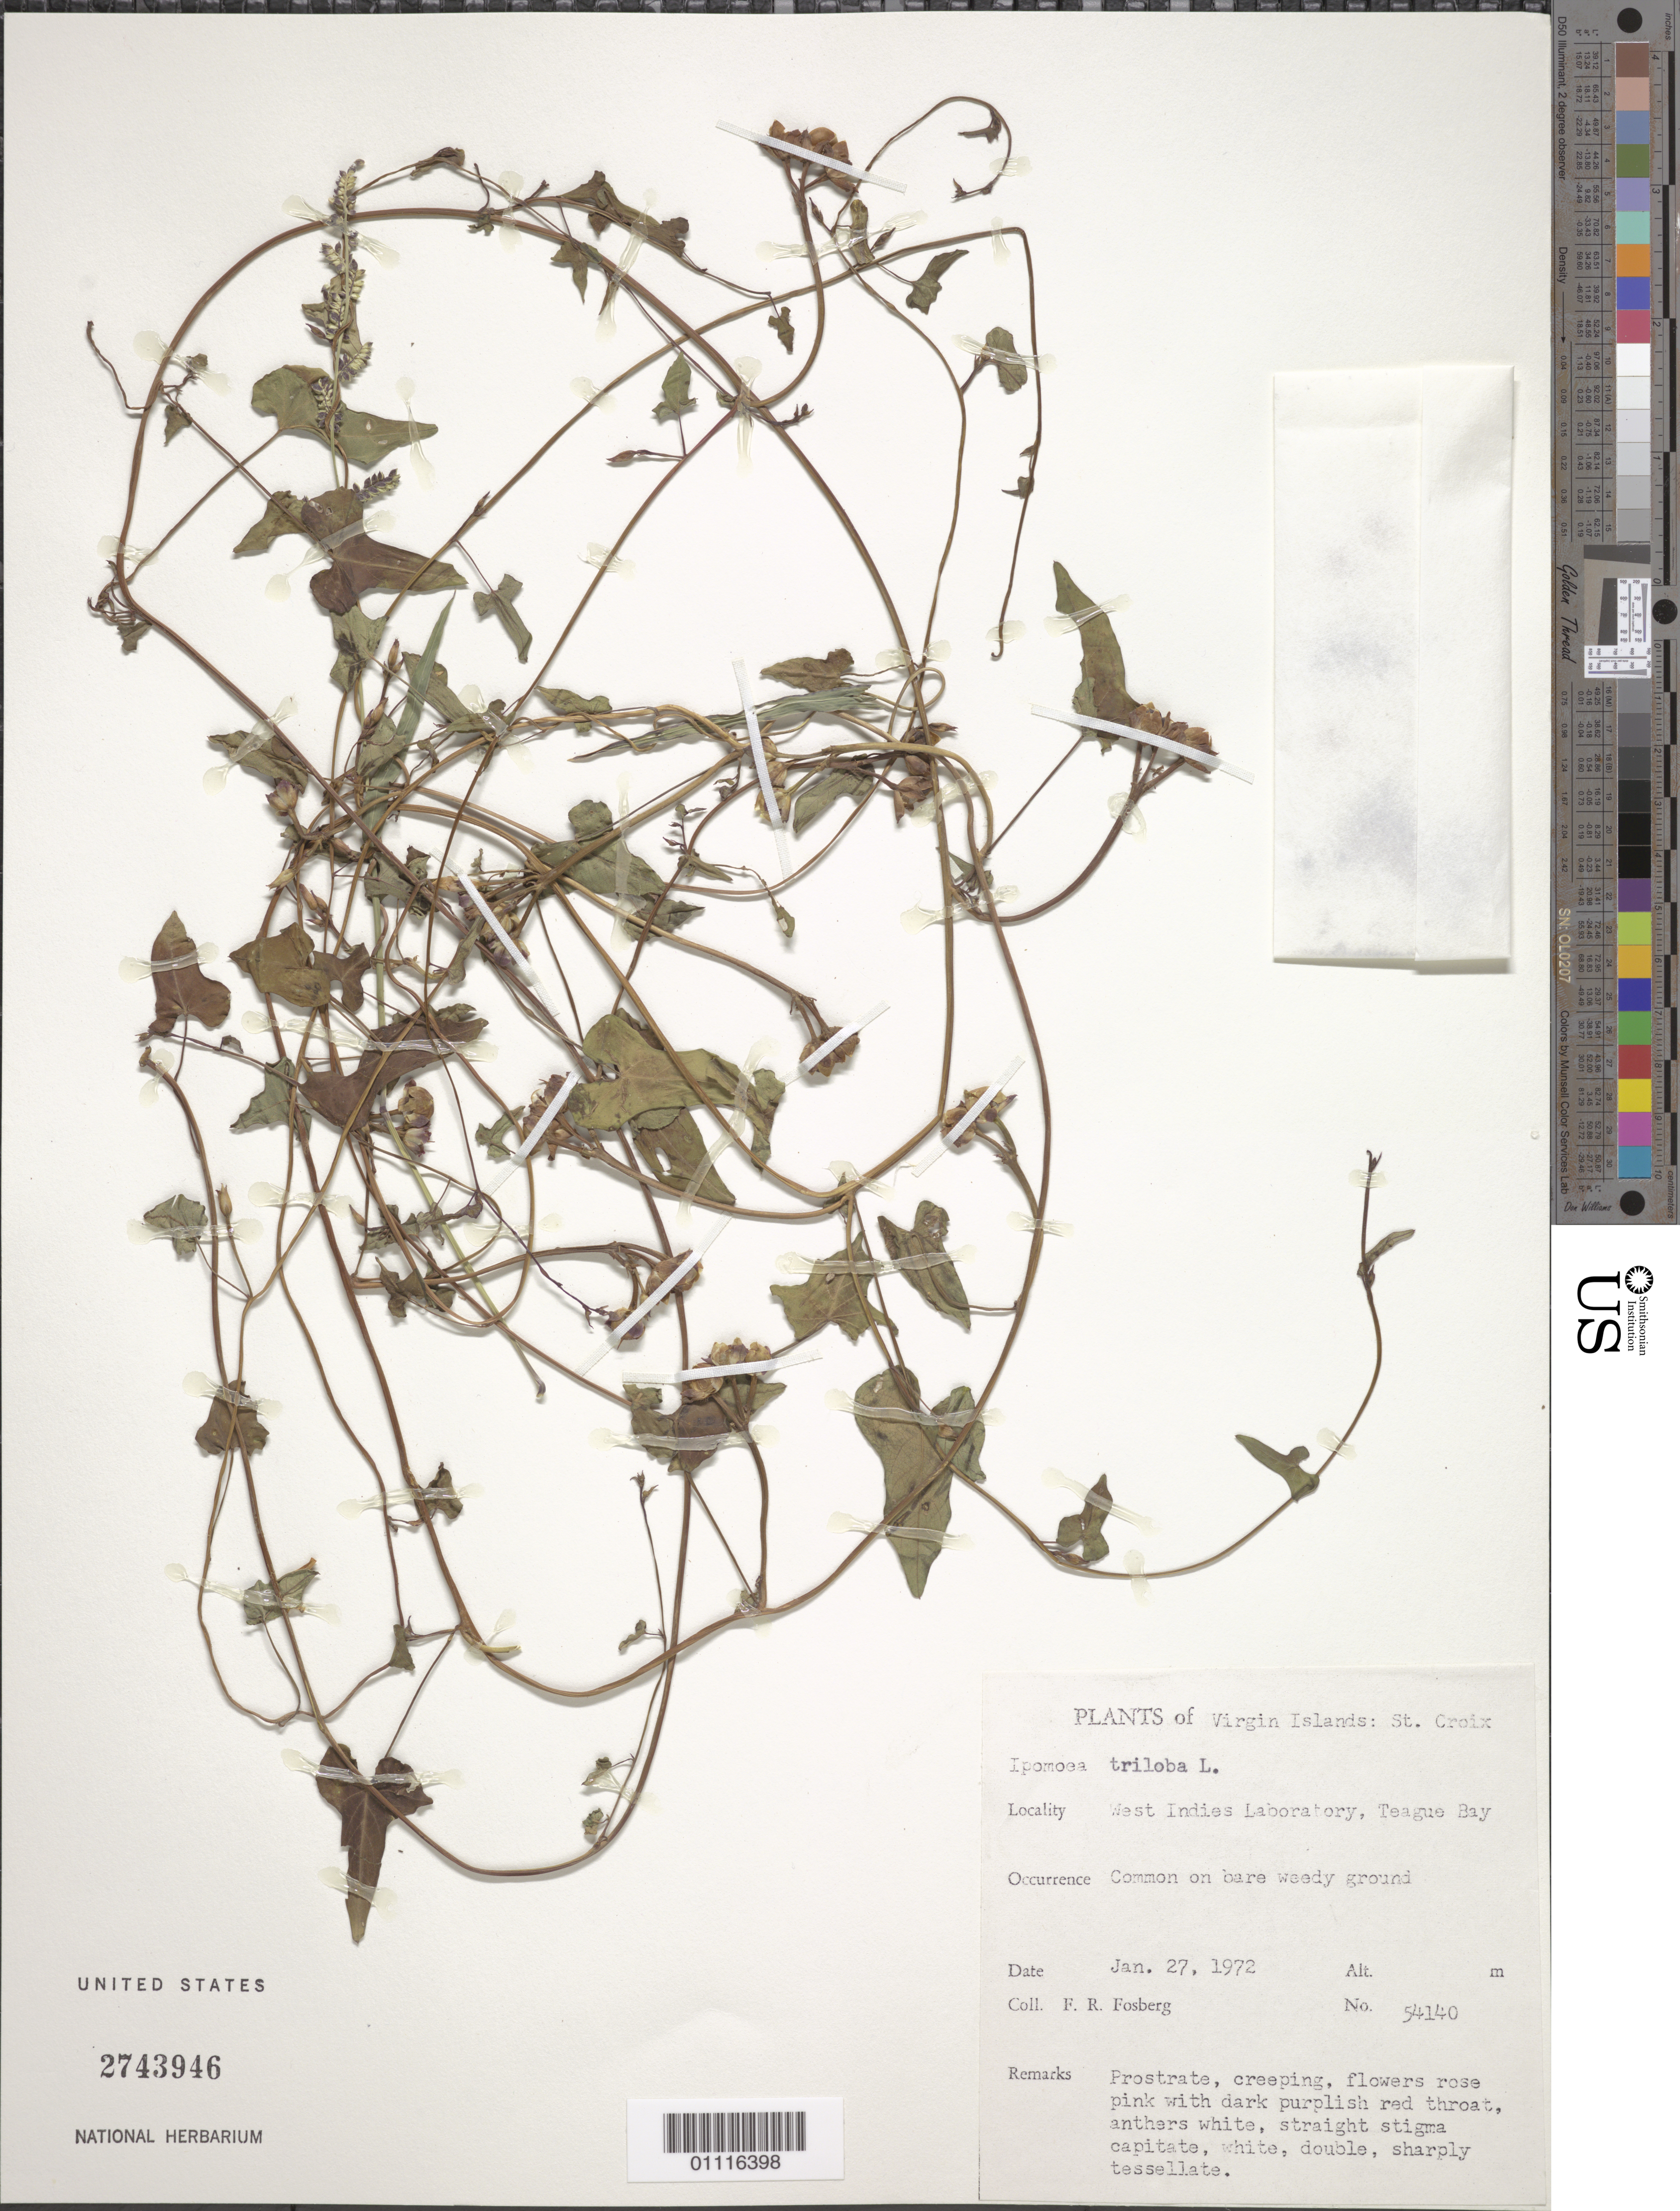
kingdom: Plantae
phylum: Tracheophyta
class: Magnoliopsida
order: Solanales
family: Convolvulaceae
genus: Ipomoea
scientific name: Ipomoea triloba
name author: L.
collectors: F. R. Fosberg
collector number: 54140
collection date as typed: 27 Jan 1972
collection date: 1972-01-27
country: U.S. Virgin Islands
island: St. Croix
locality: West Indies Laboratory, Teague Bay. Common on bare weedy ground.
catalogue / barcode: US 2743946